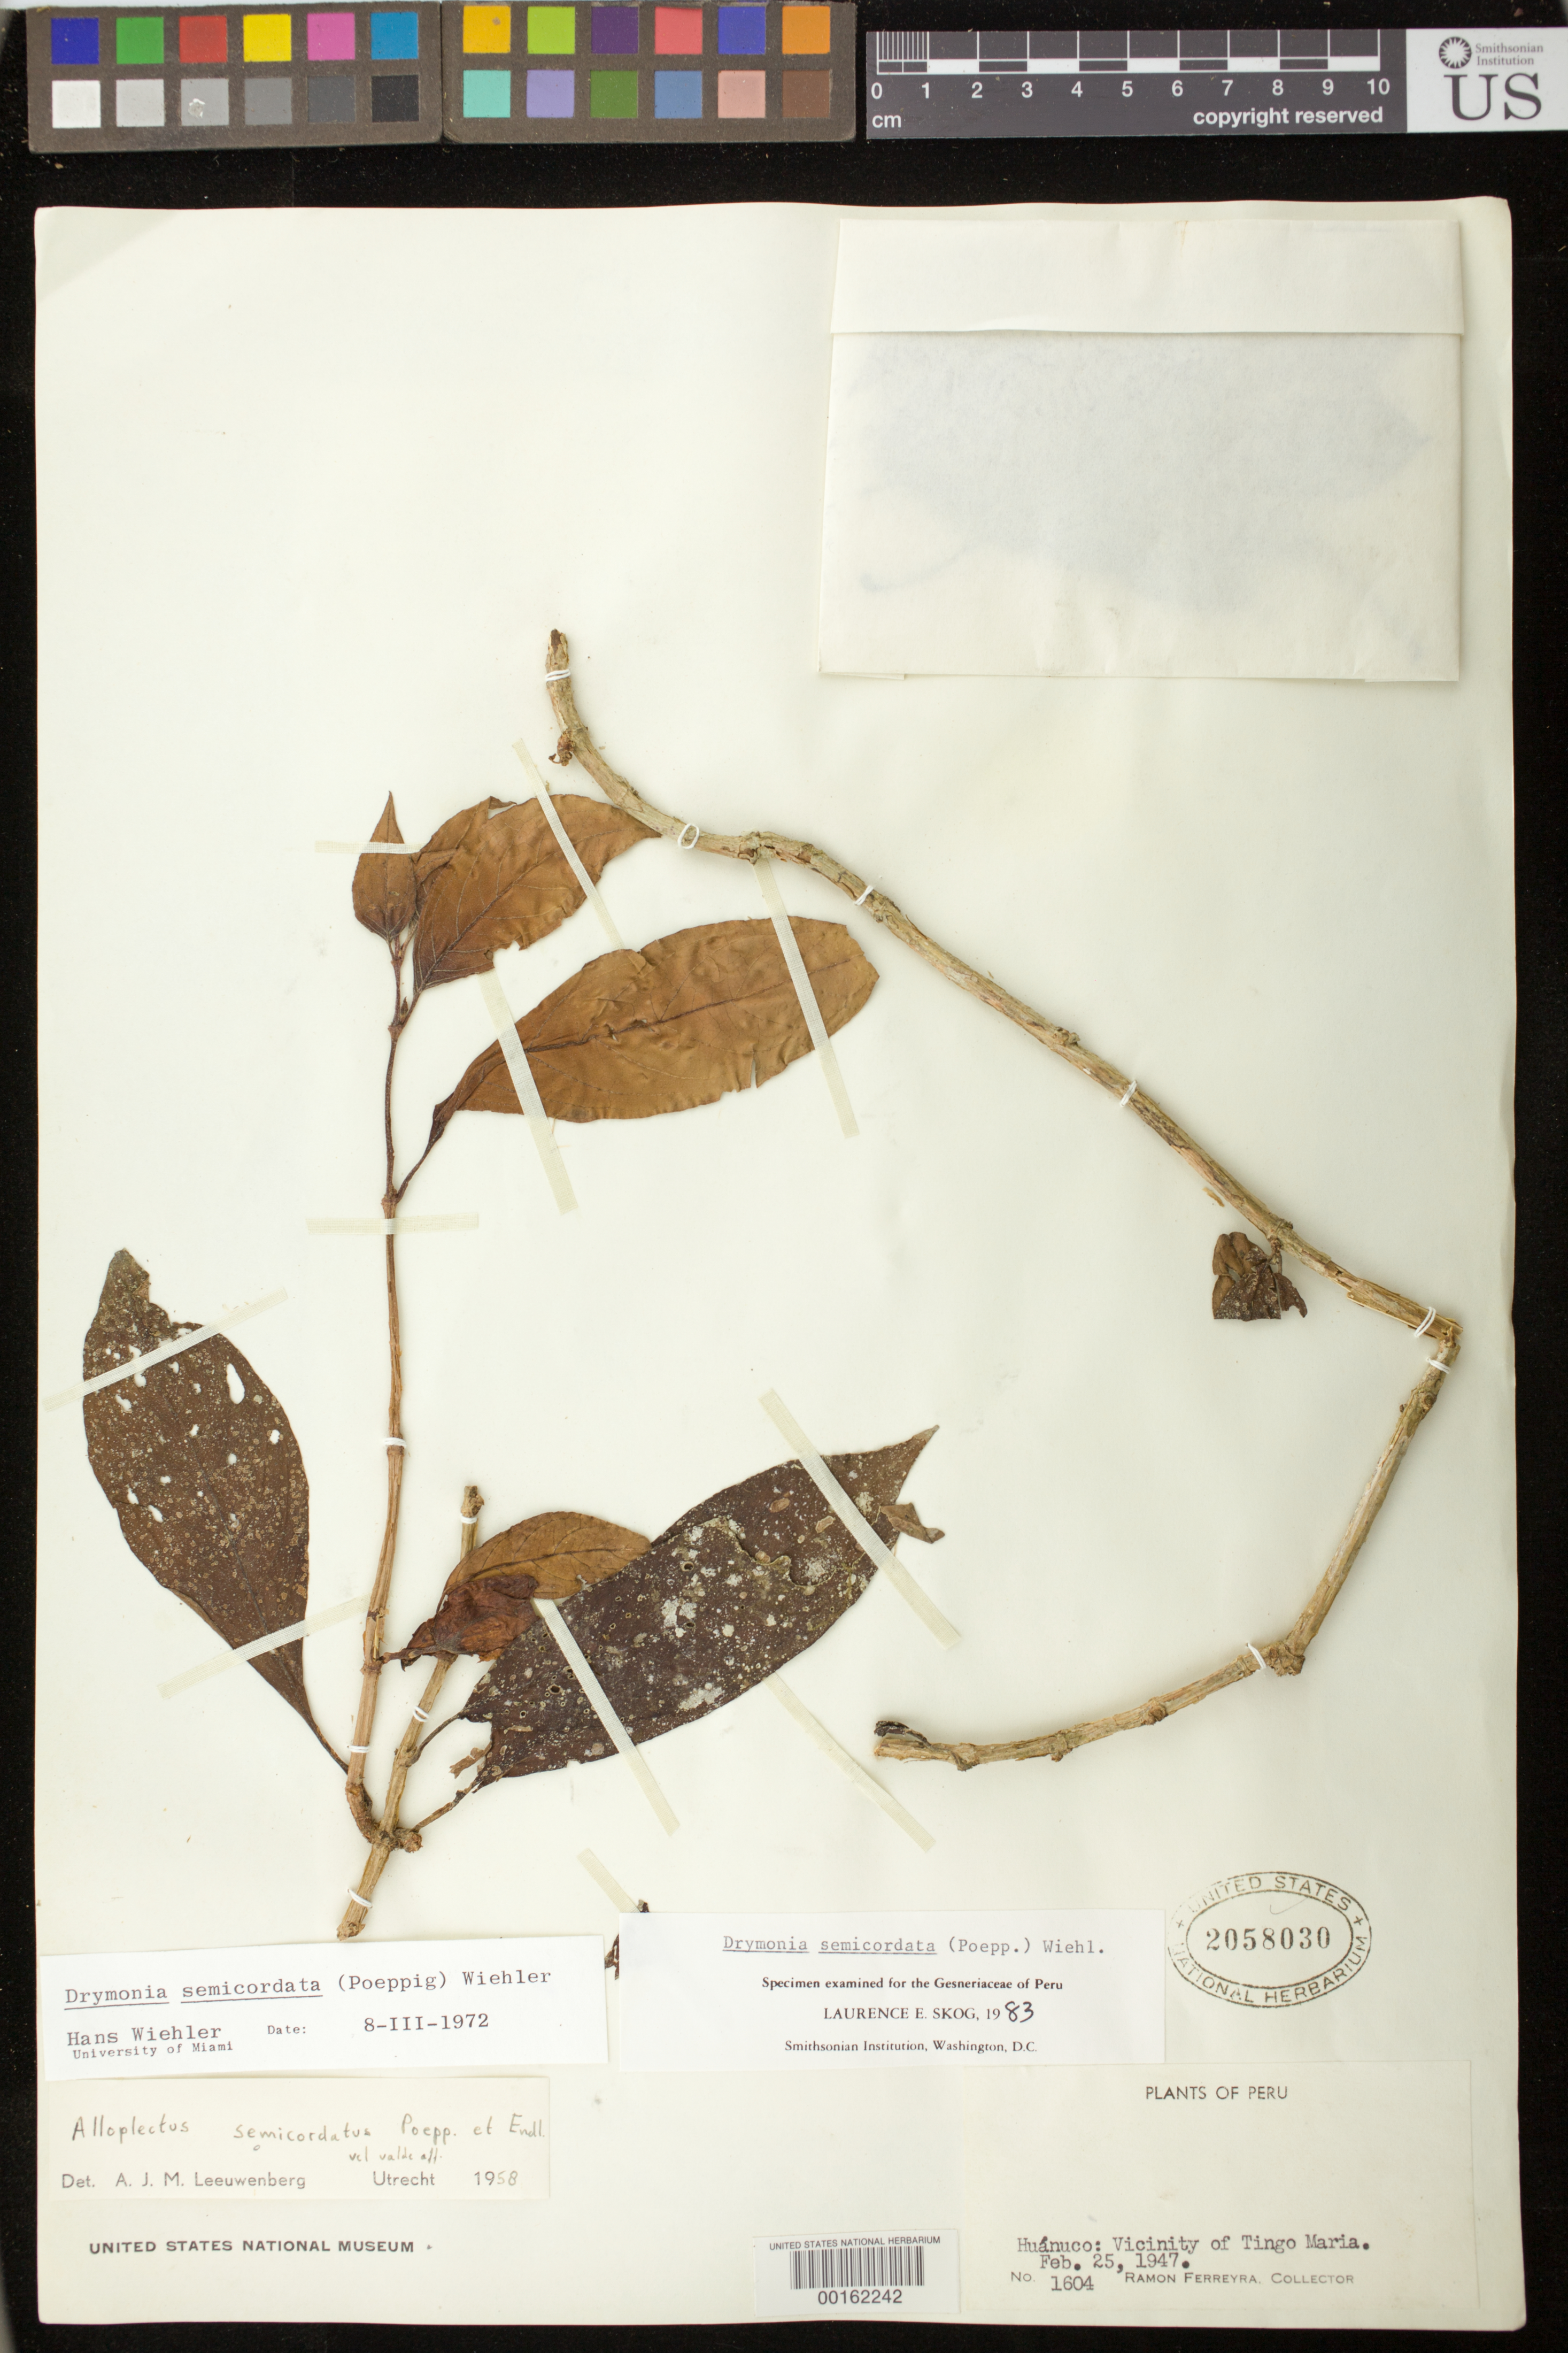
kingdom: Plantae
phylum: Tracheophyta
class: Magnoliopsida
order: Lamiales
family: Gesneriaceae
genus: Drymonia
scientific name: Drymonia semicordata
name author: (Poepp.) Wiehler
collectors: R. A. Ferreyra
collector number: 1604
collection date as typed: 25 Feb 1947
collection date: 1947-02-25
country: Peru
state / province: Huánuco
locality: Vicinity of Tingo Maria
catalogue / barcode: US 2058030